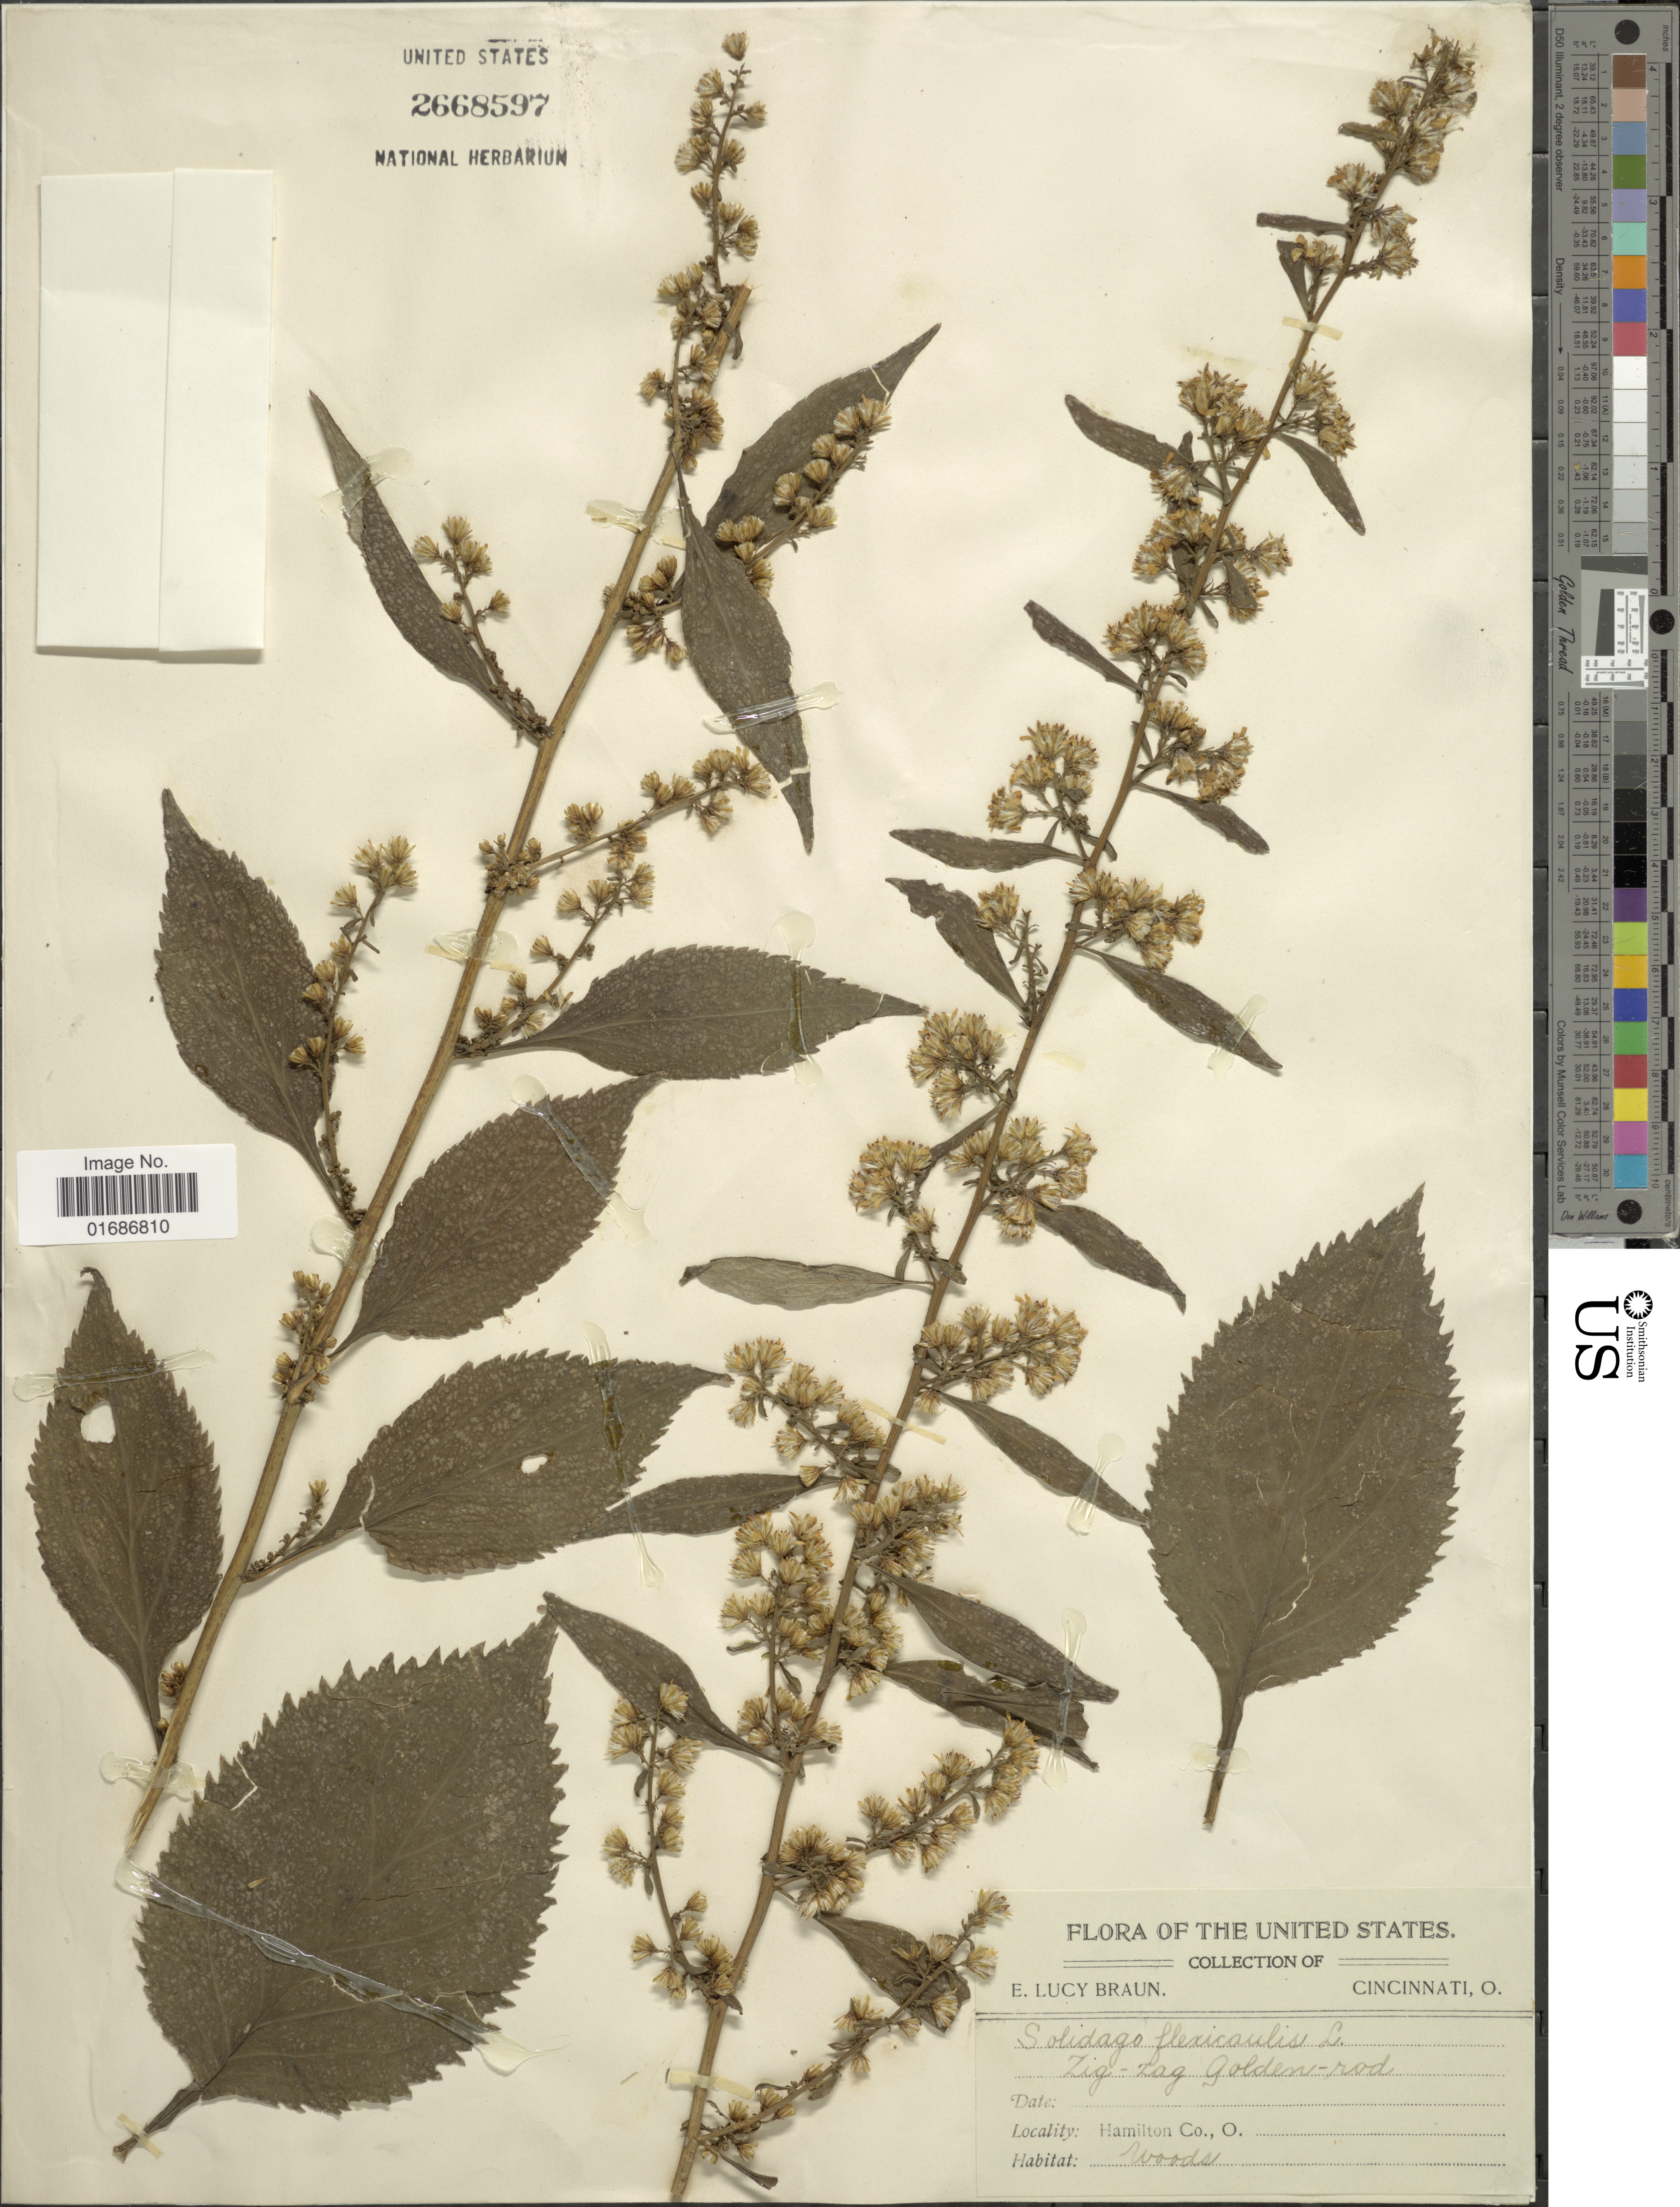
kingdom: Plantae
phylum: Tracheophyta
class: Magnoliopsida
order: Asterales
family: Asteraceae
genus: Solidago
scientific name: Solidago flexicaulis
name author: L.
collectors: E. L. Braun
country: United States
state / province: Ohio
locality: Hamilton Co., O.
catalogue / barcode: US 2668597